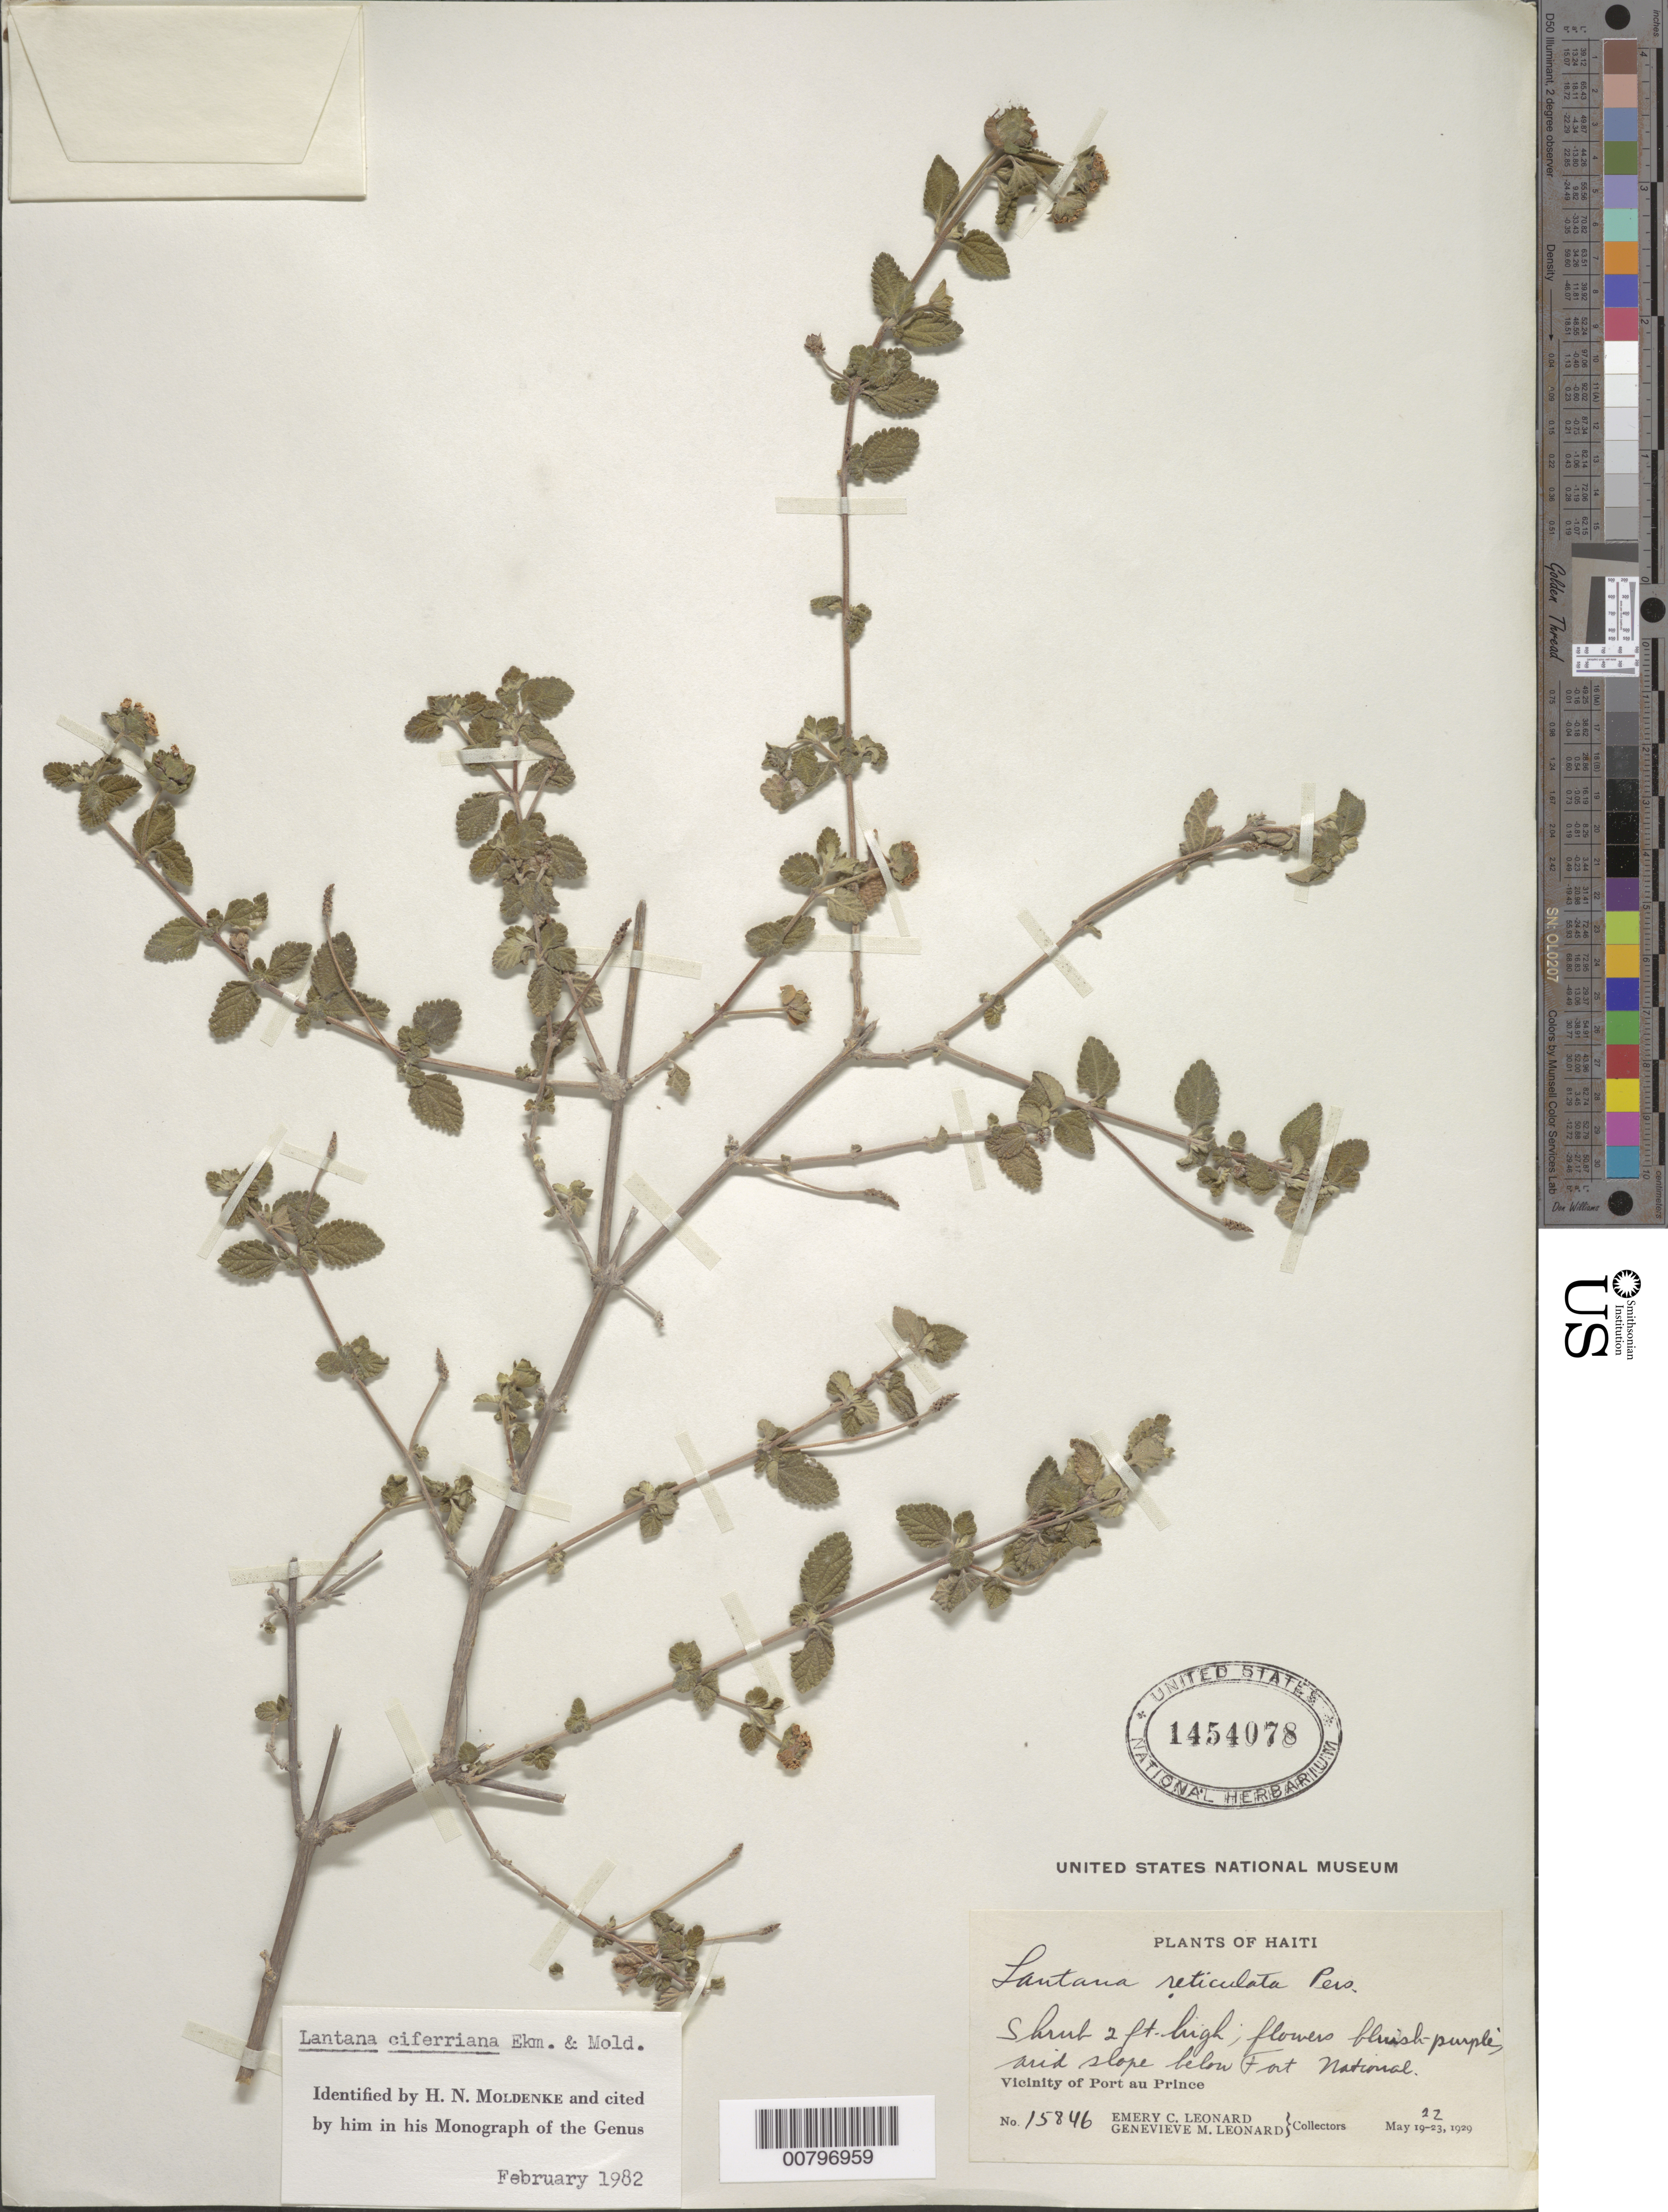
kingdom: Plantae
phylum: Tracheophyta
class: Magnoliopsida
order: Lamiales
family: Verbenaceae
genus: Lantana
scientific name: Lantana ciferriana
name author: Ekman & Moldenke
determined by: Moldenke, H. N.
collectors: E. C. Leonard & G. M. Leonard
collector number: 15846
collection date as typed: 22 May 1929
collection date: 1929-05-22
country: Haiti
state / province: Ouest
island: Hispaniola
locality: Port-au-Prince, slope below Fort National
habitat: Arid slope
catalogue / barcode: US 1454078